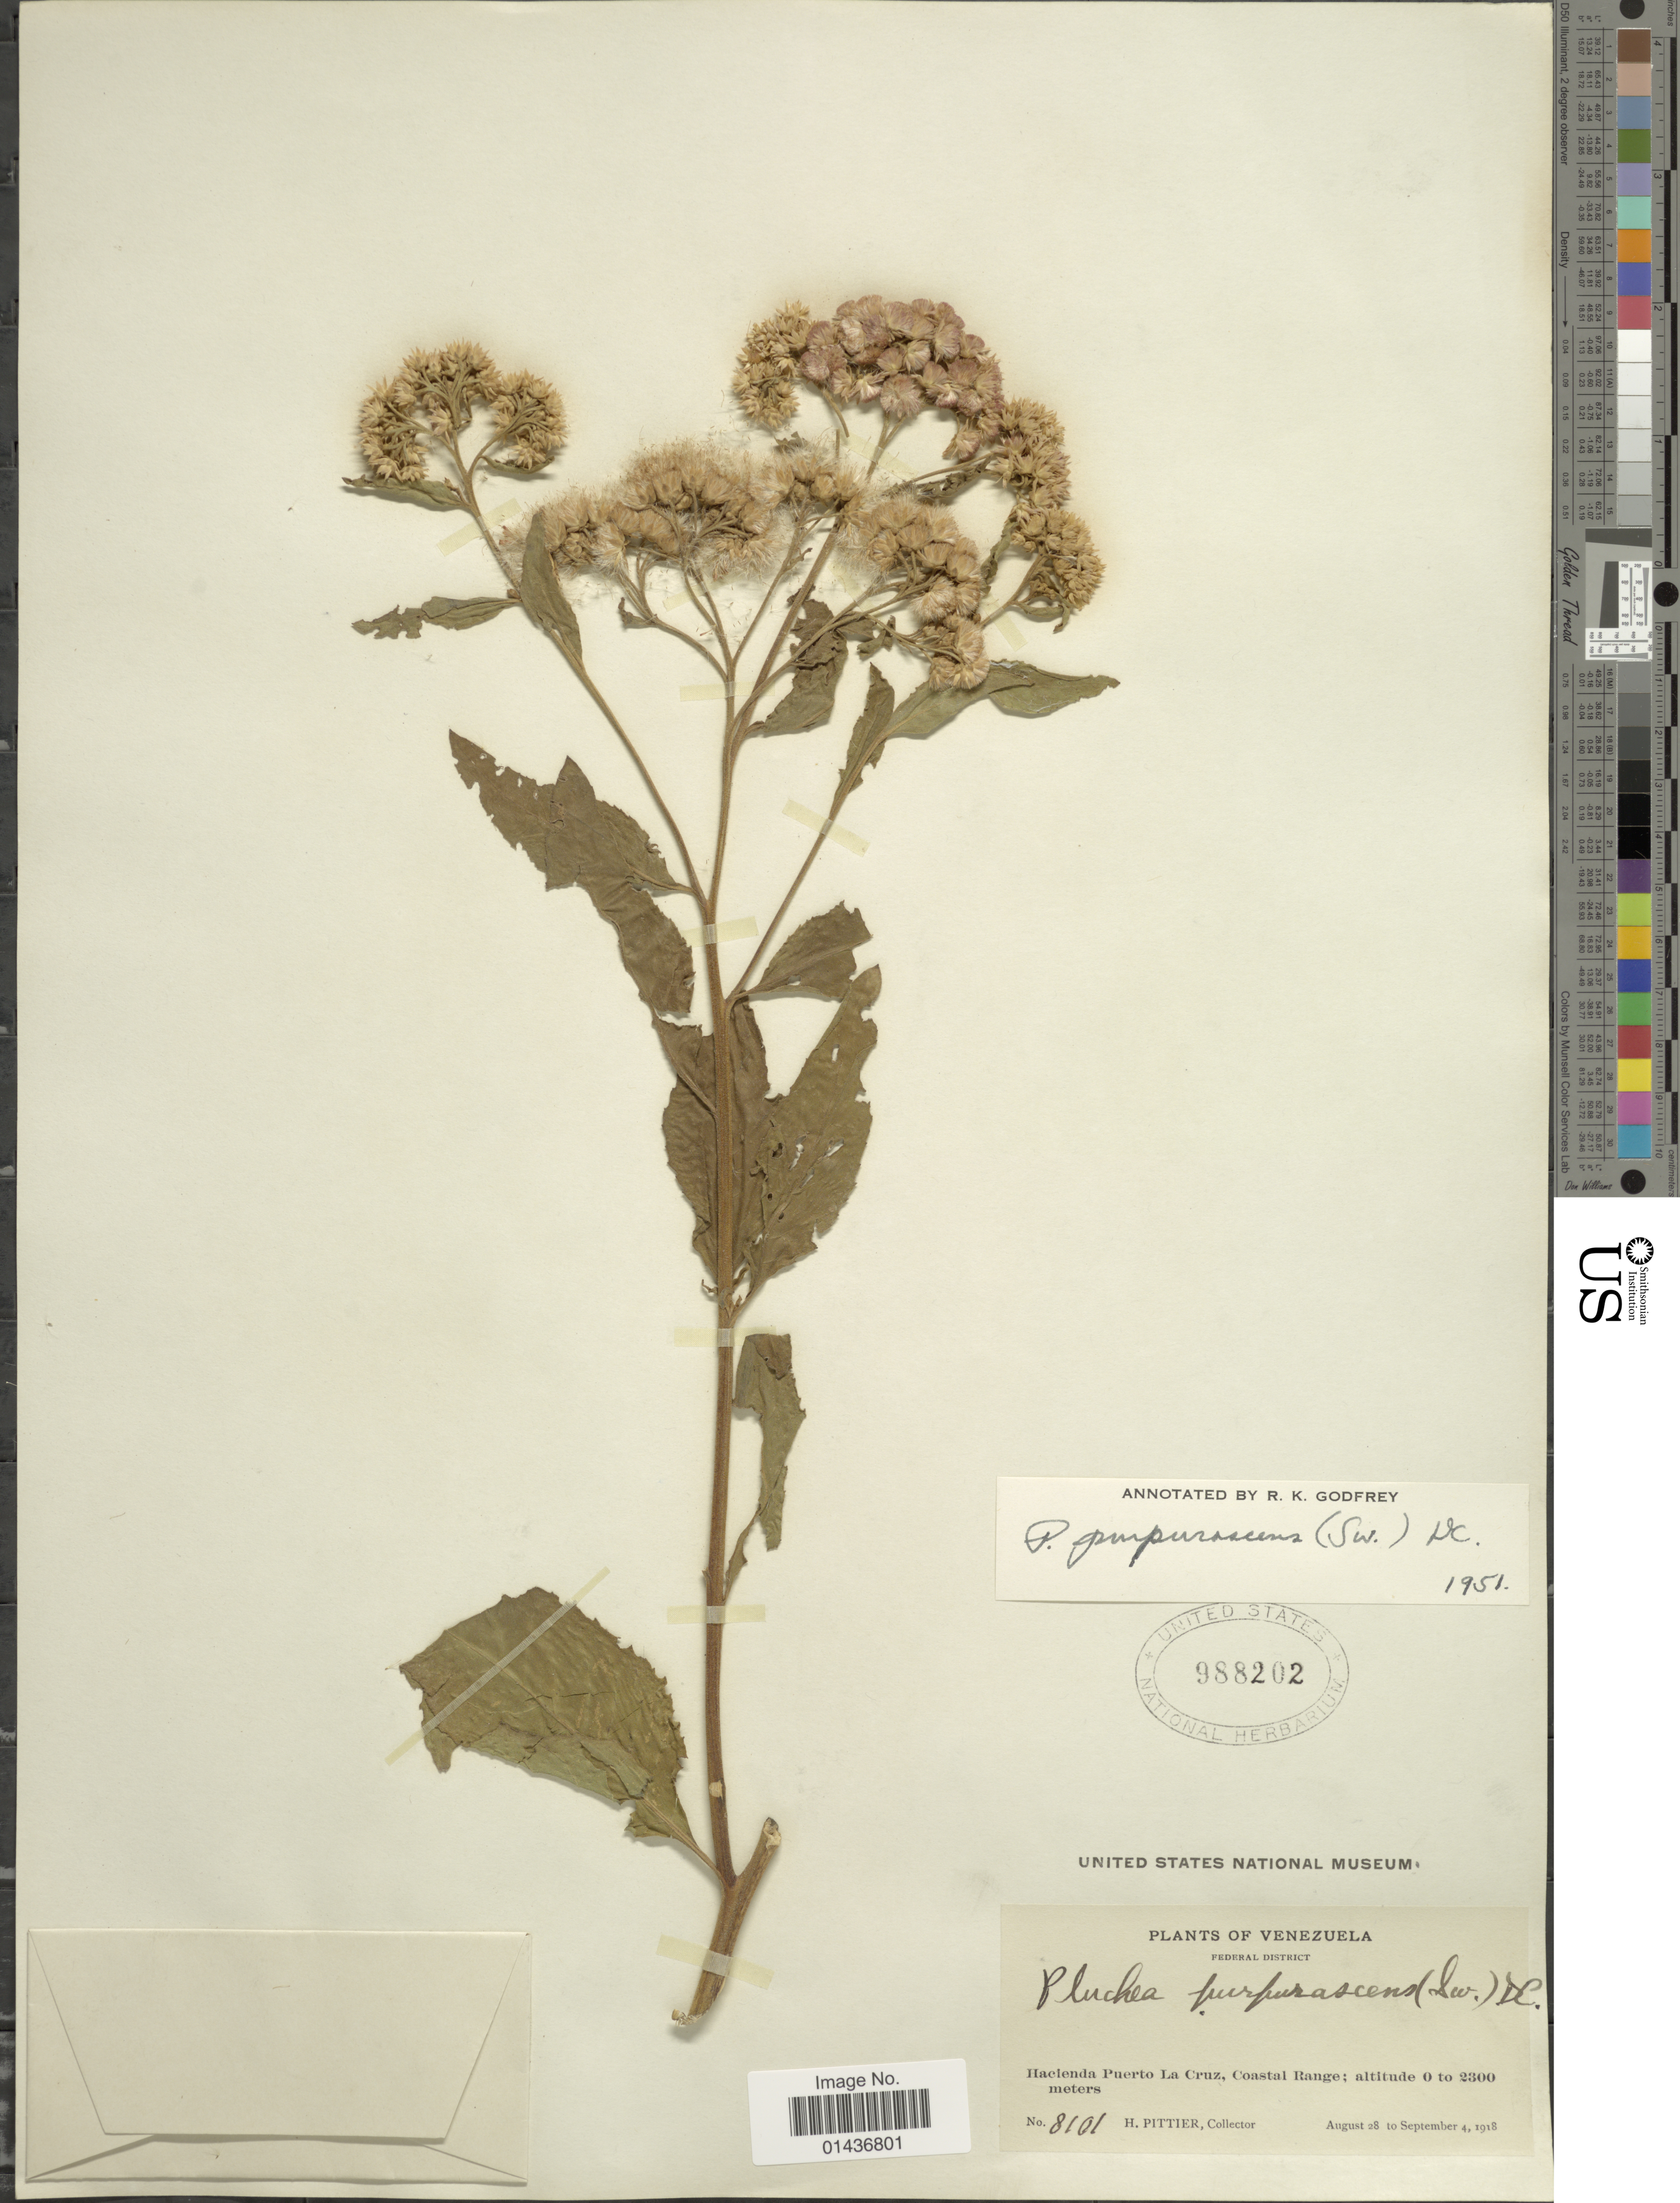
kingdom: Plantae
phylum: Tracheophyta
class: Magnoliopsida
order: Asterales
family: Asteraceae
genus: Pluchea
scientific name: Pluchea odorata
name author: (L.) Cass.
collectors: H. F. Pittier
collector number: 8101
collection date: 1918-08-28/1918-09-04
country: Venezuela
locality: Hacienda Puerto La Paz, Coastal Range, Federal District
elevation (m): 0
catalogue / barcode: US 988202